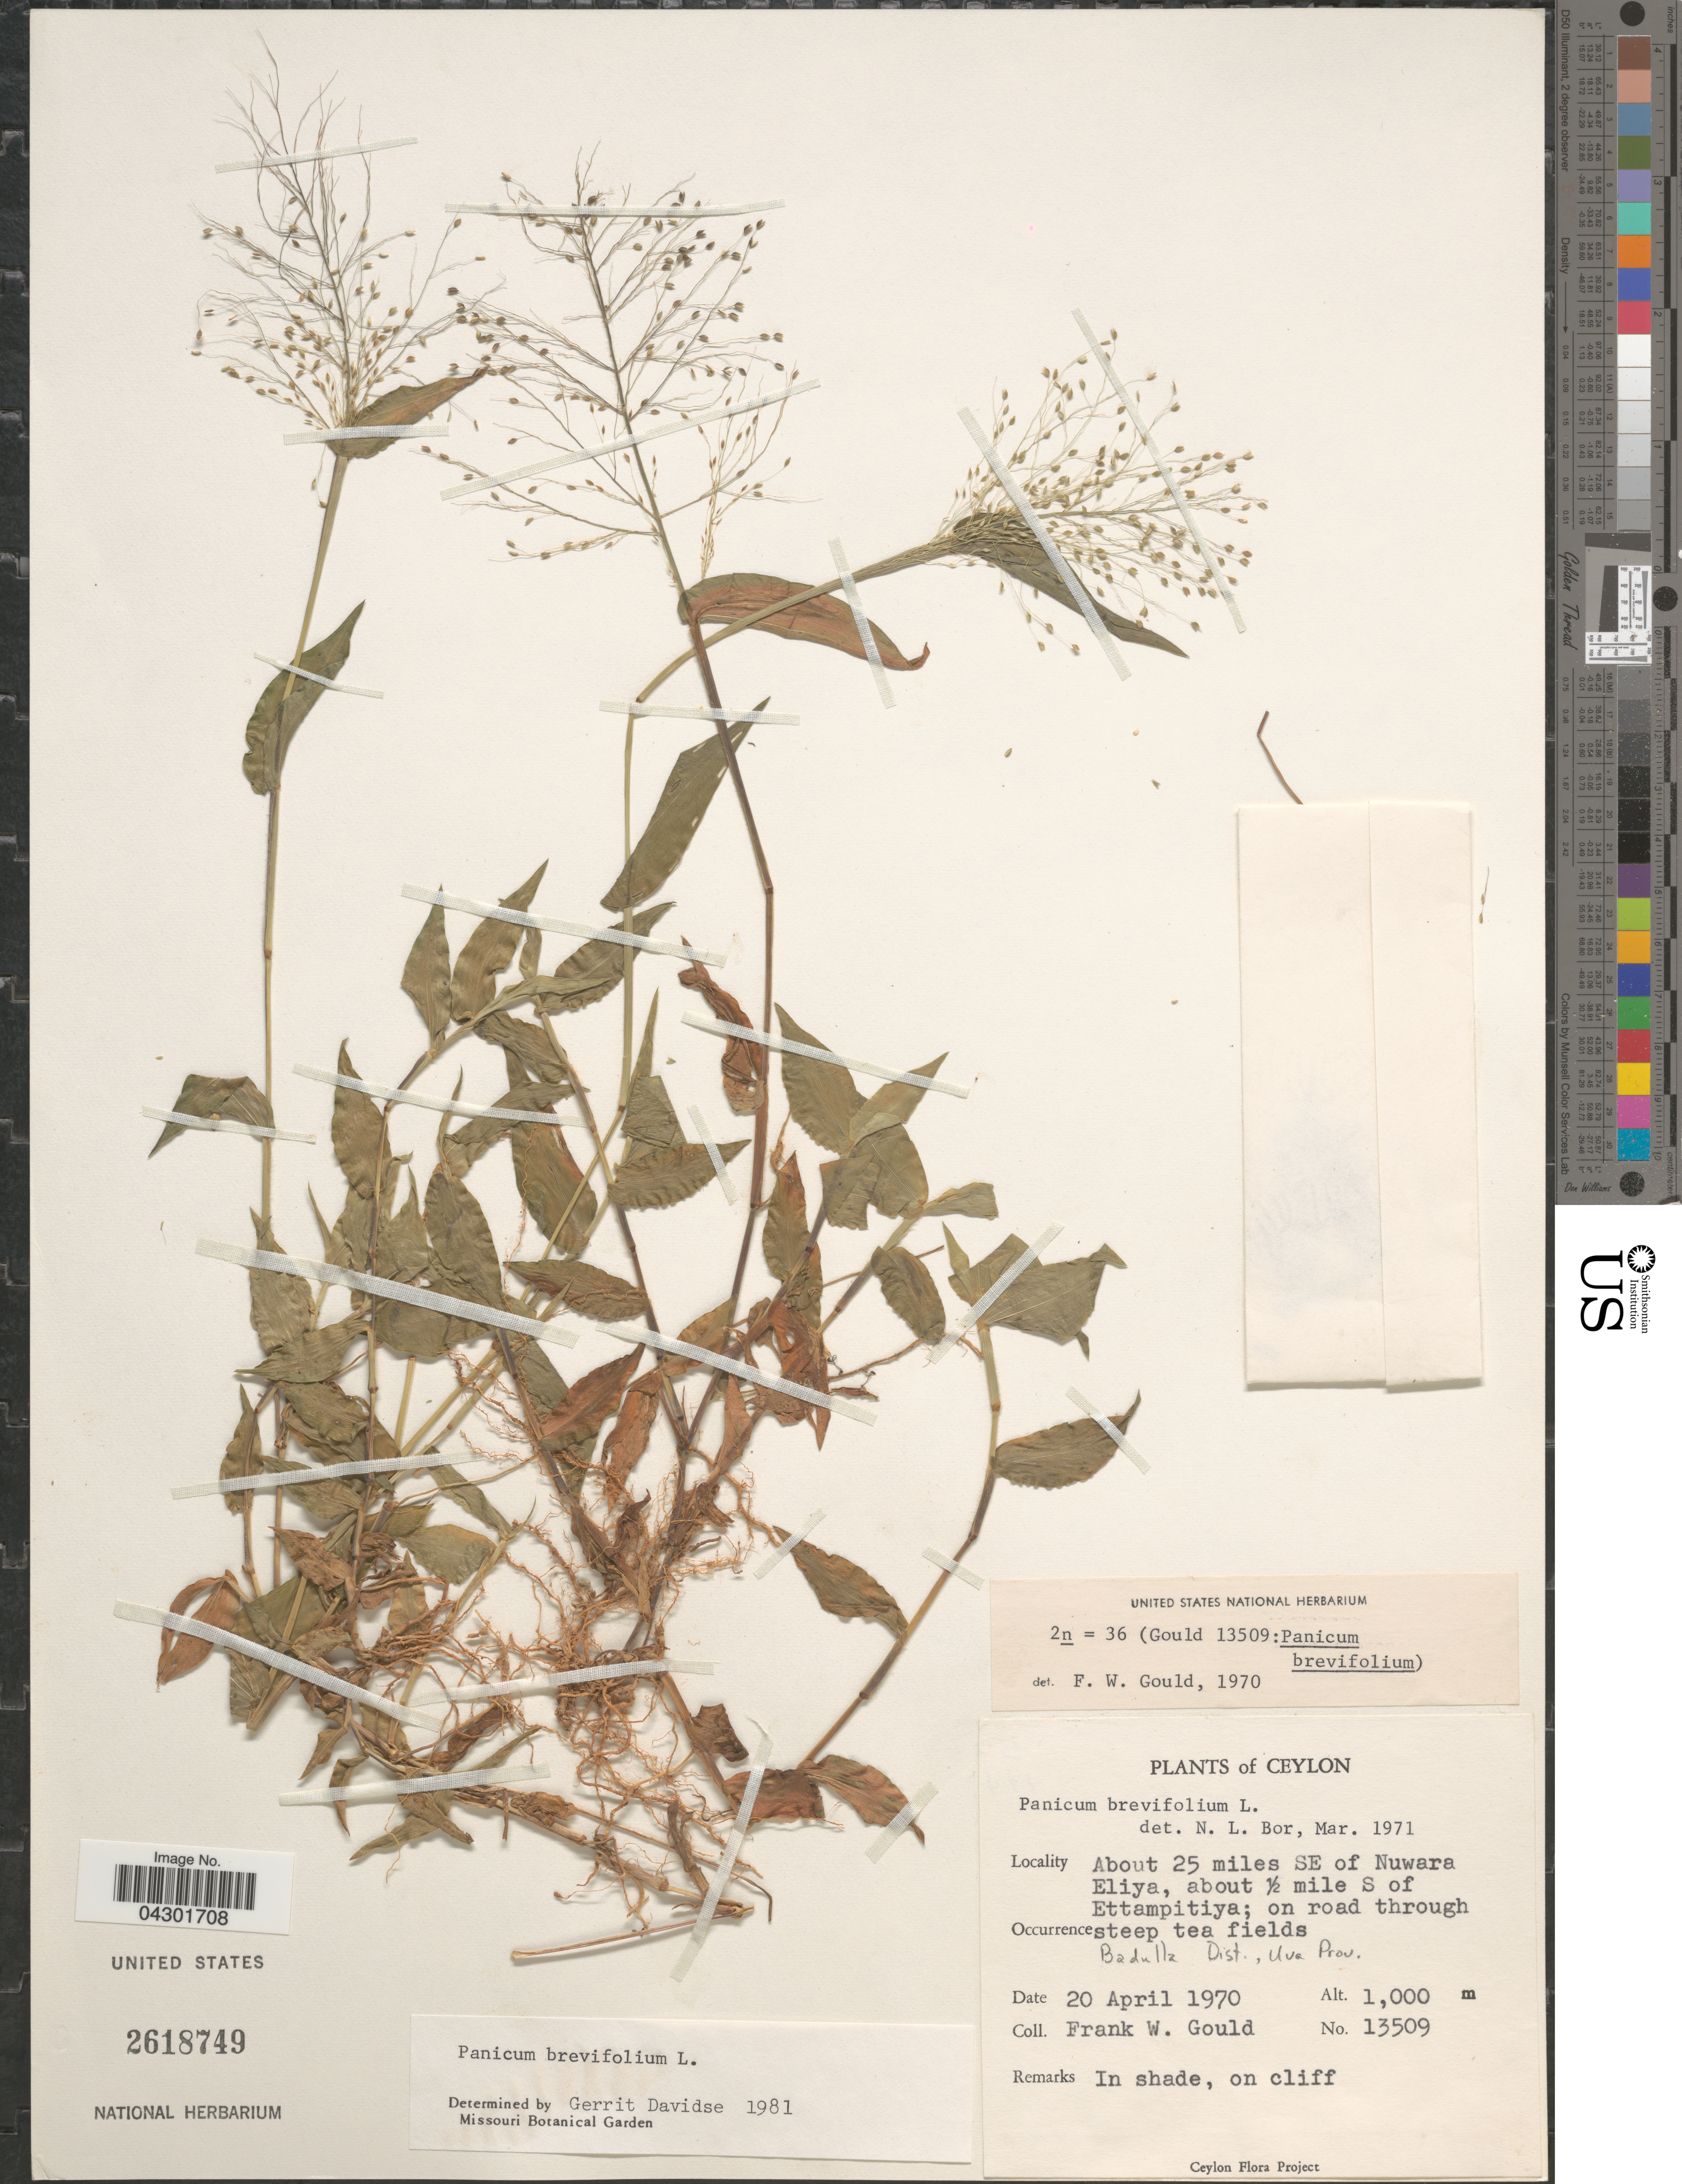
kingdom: Plantae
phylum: Tracheophyta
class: Liliopsida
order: Poales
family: Poaceae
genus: Panicum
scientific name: Panicum brevifolium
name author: L.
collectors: F. W. Gould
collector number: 13509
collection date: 1970-04-20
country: Sri Lanka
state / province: Uva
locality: Ceylon. About 25 miles SE of Nuwara Eliya, about ½ mile S of Ettampitiya; on road through steep tea fields. Badulla Dist.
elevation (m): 1000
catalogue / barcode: US 2618749